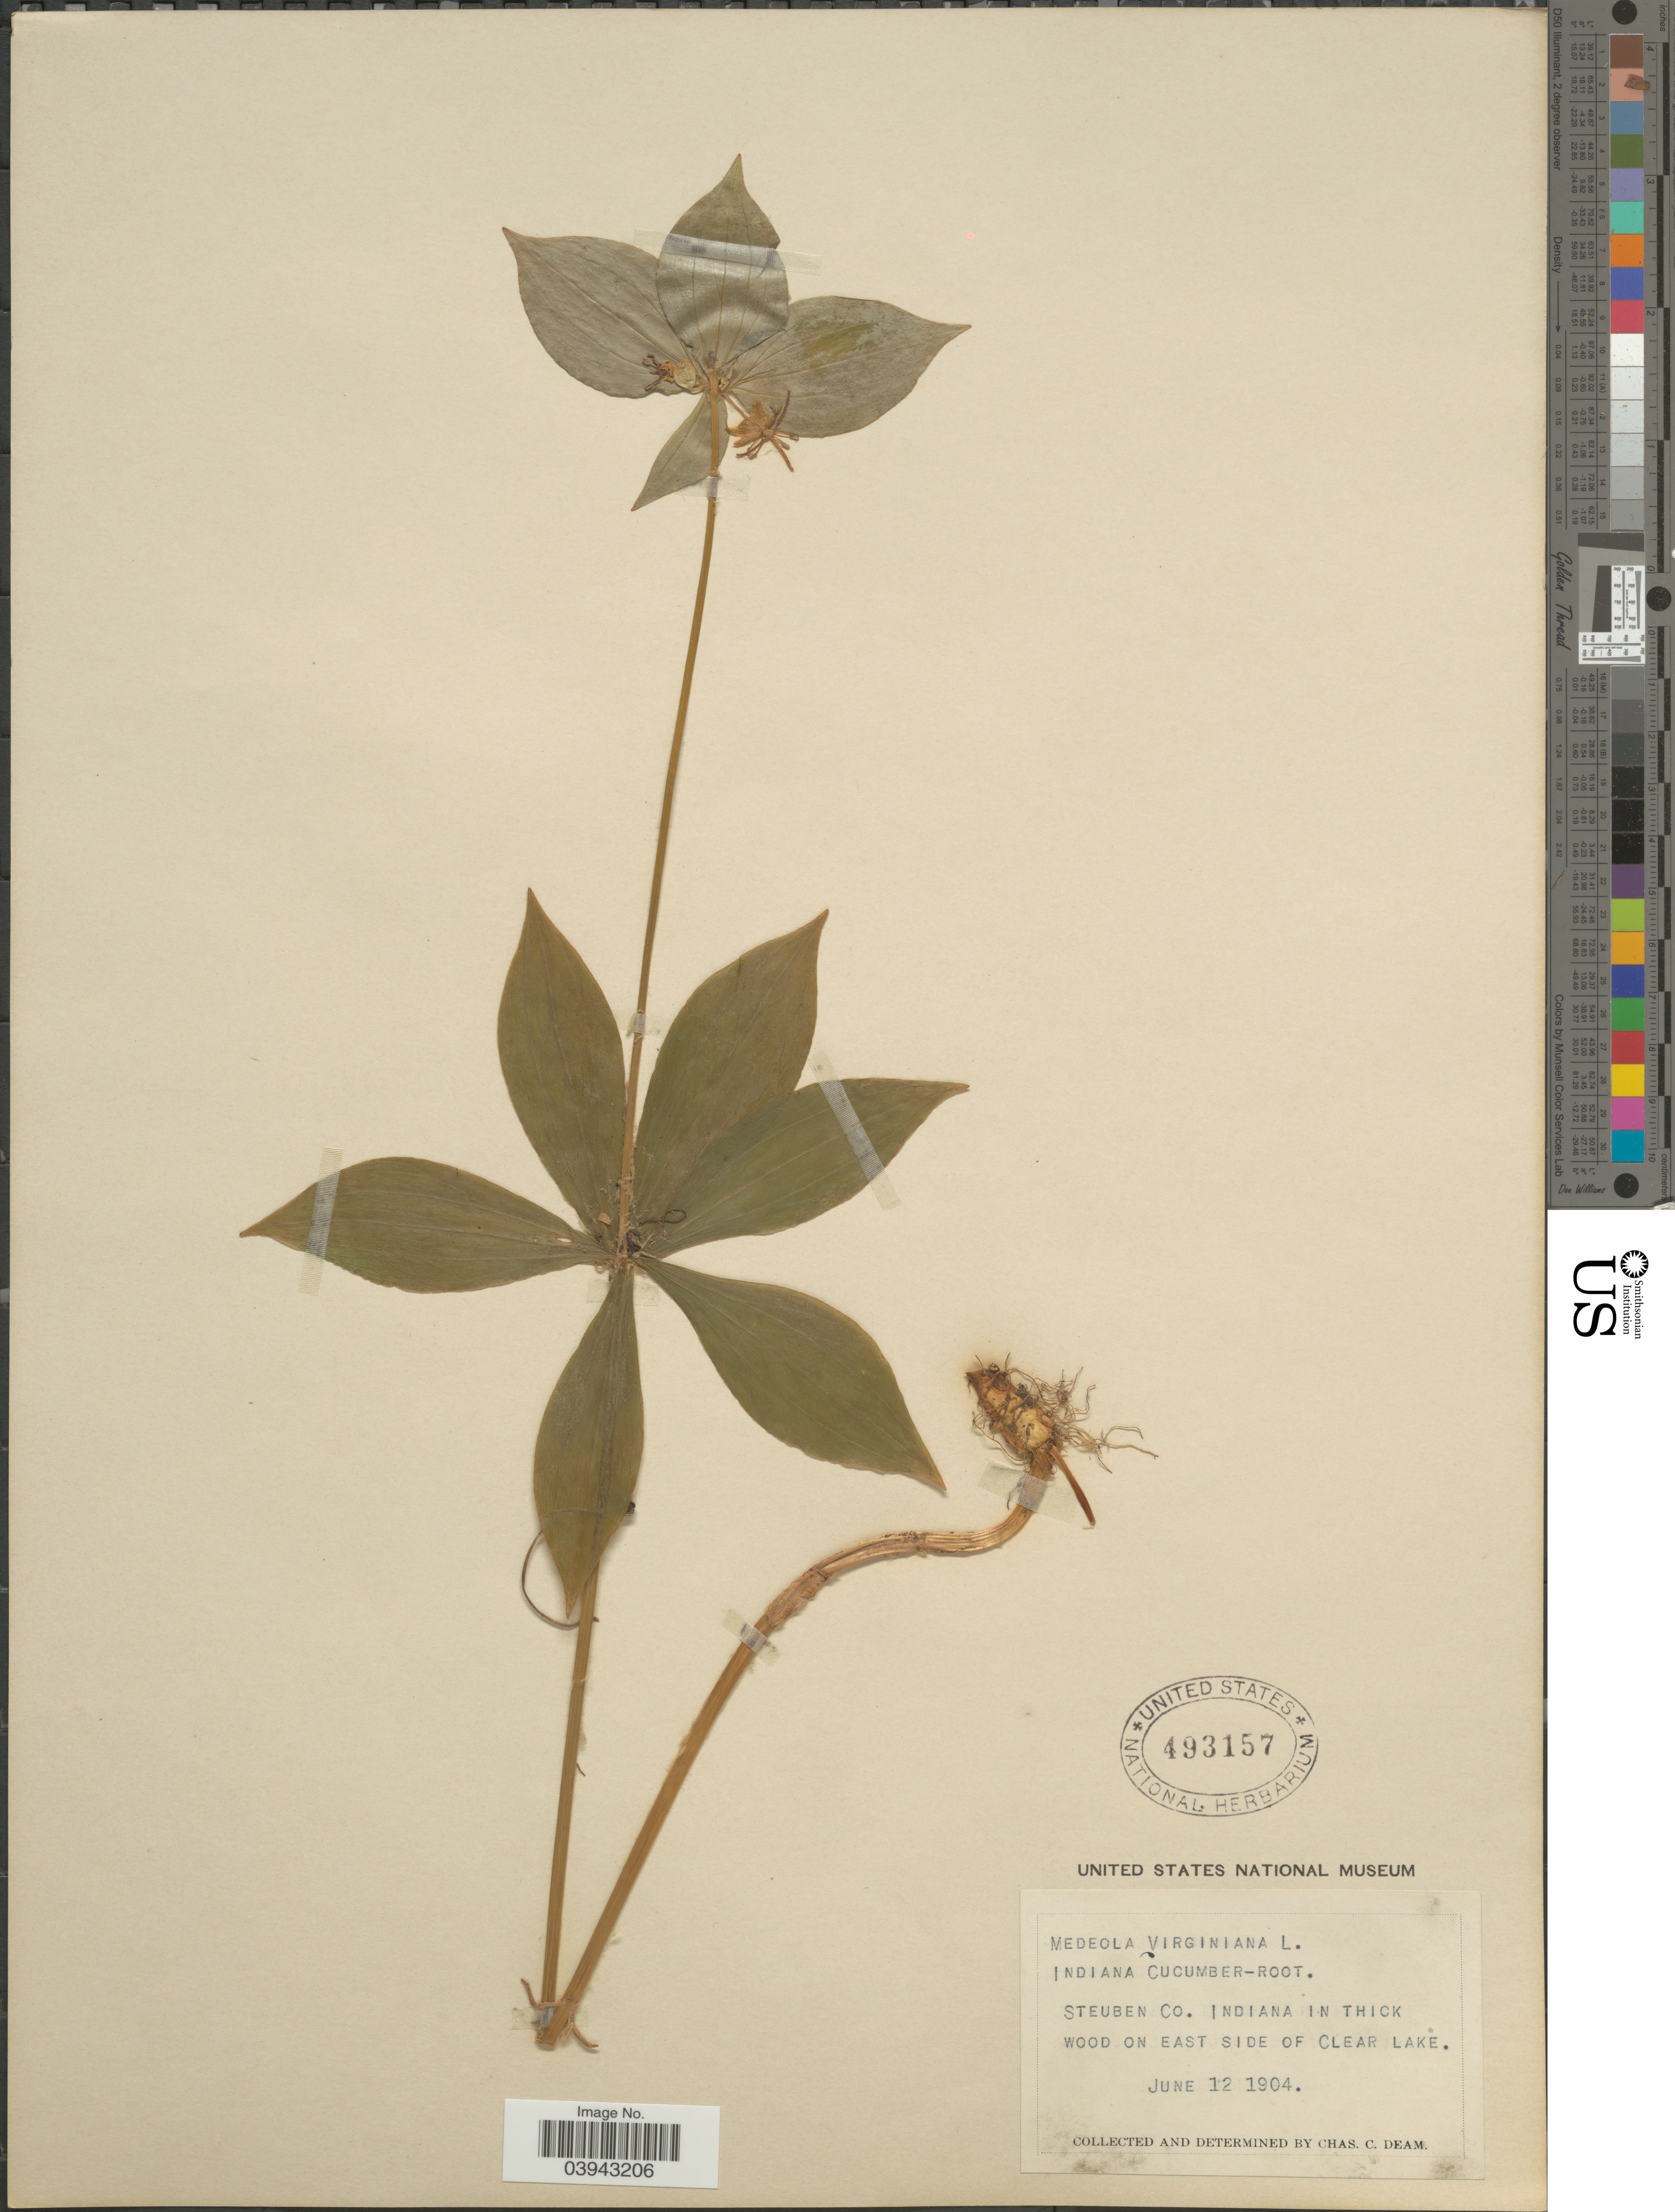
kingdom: Plantae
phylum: Tracheophyta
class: Liliopsida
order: Liliales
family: Liliaceae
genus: Medeola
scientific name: Medeola virginiana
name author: (L.) Desf.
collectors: C. C. Deam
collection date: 1904-06-12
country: United States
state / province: Indiana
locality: Steuben Co. Indiana in thick wood on East Side of Clear Lake.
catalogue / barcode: US 493157